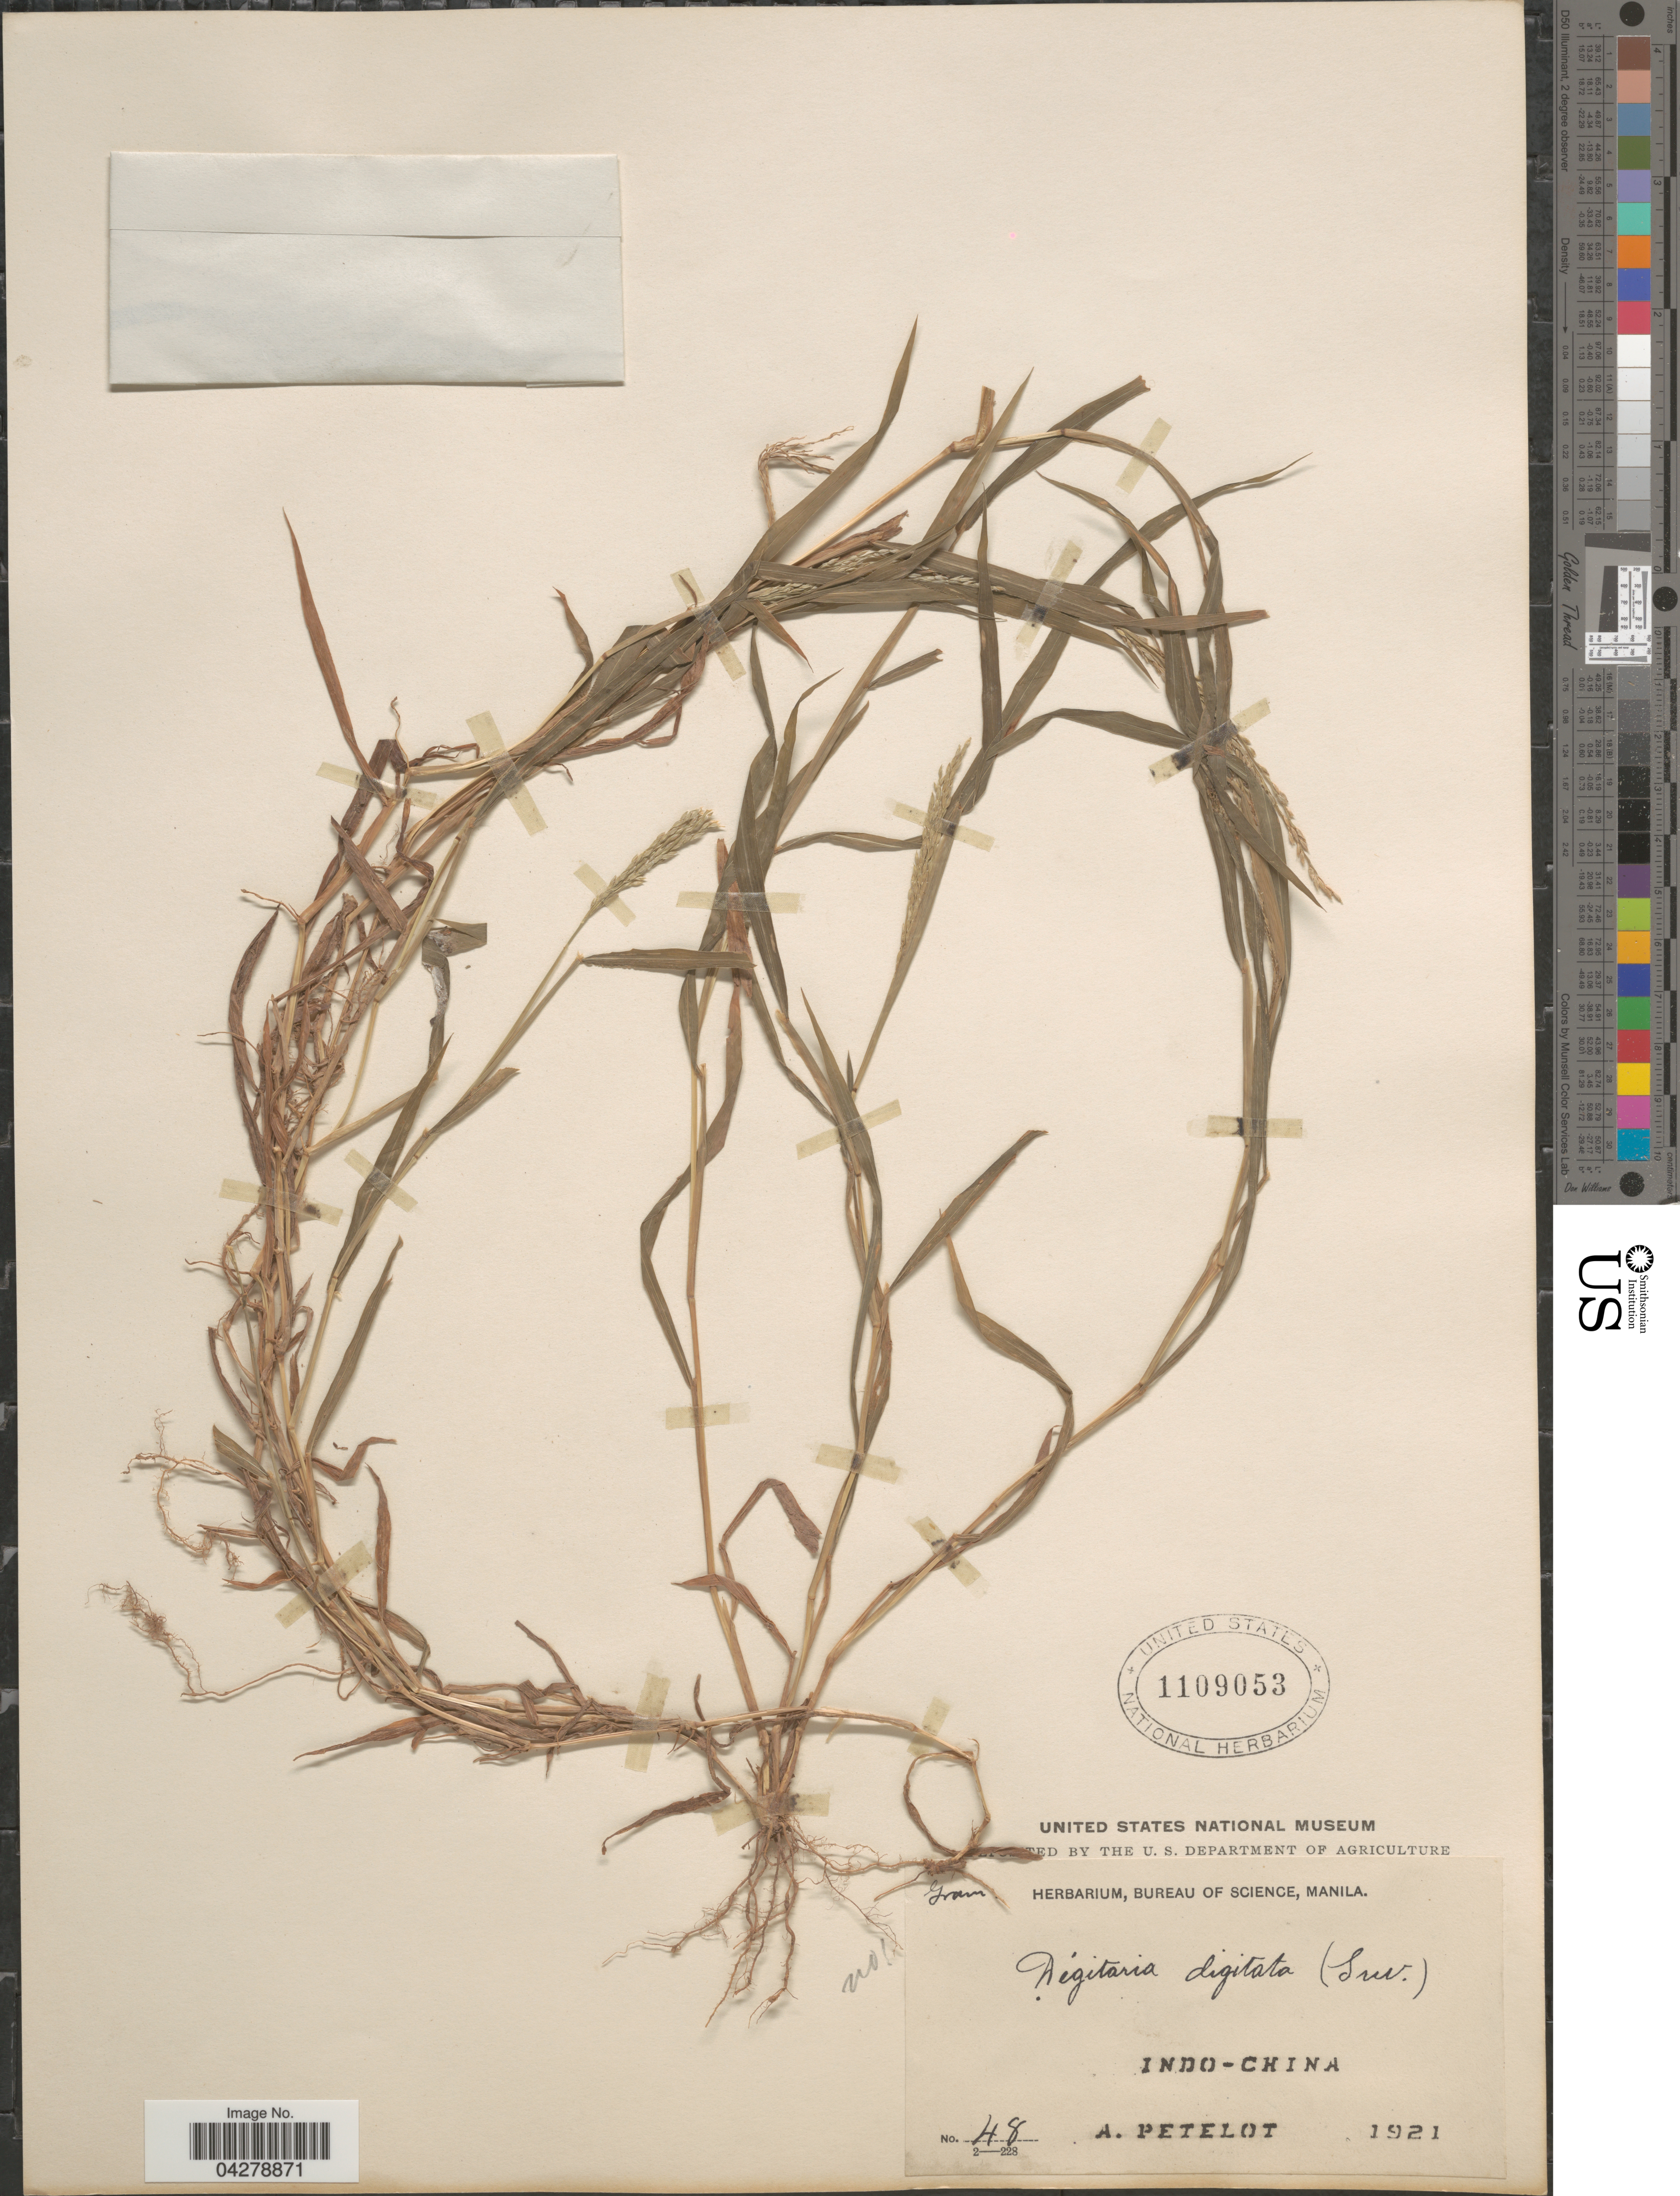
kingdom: Plantae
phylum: Tracheophyta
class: Liliopsida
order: Poales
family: Poaceae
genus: Digitaria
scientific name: Digitaria sp.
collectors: A. Petelot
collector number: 48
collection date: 1921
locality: Indo - China.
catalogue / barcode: US 1109053